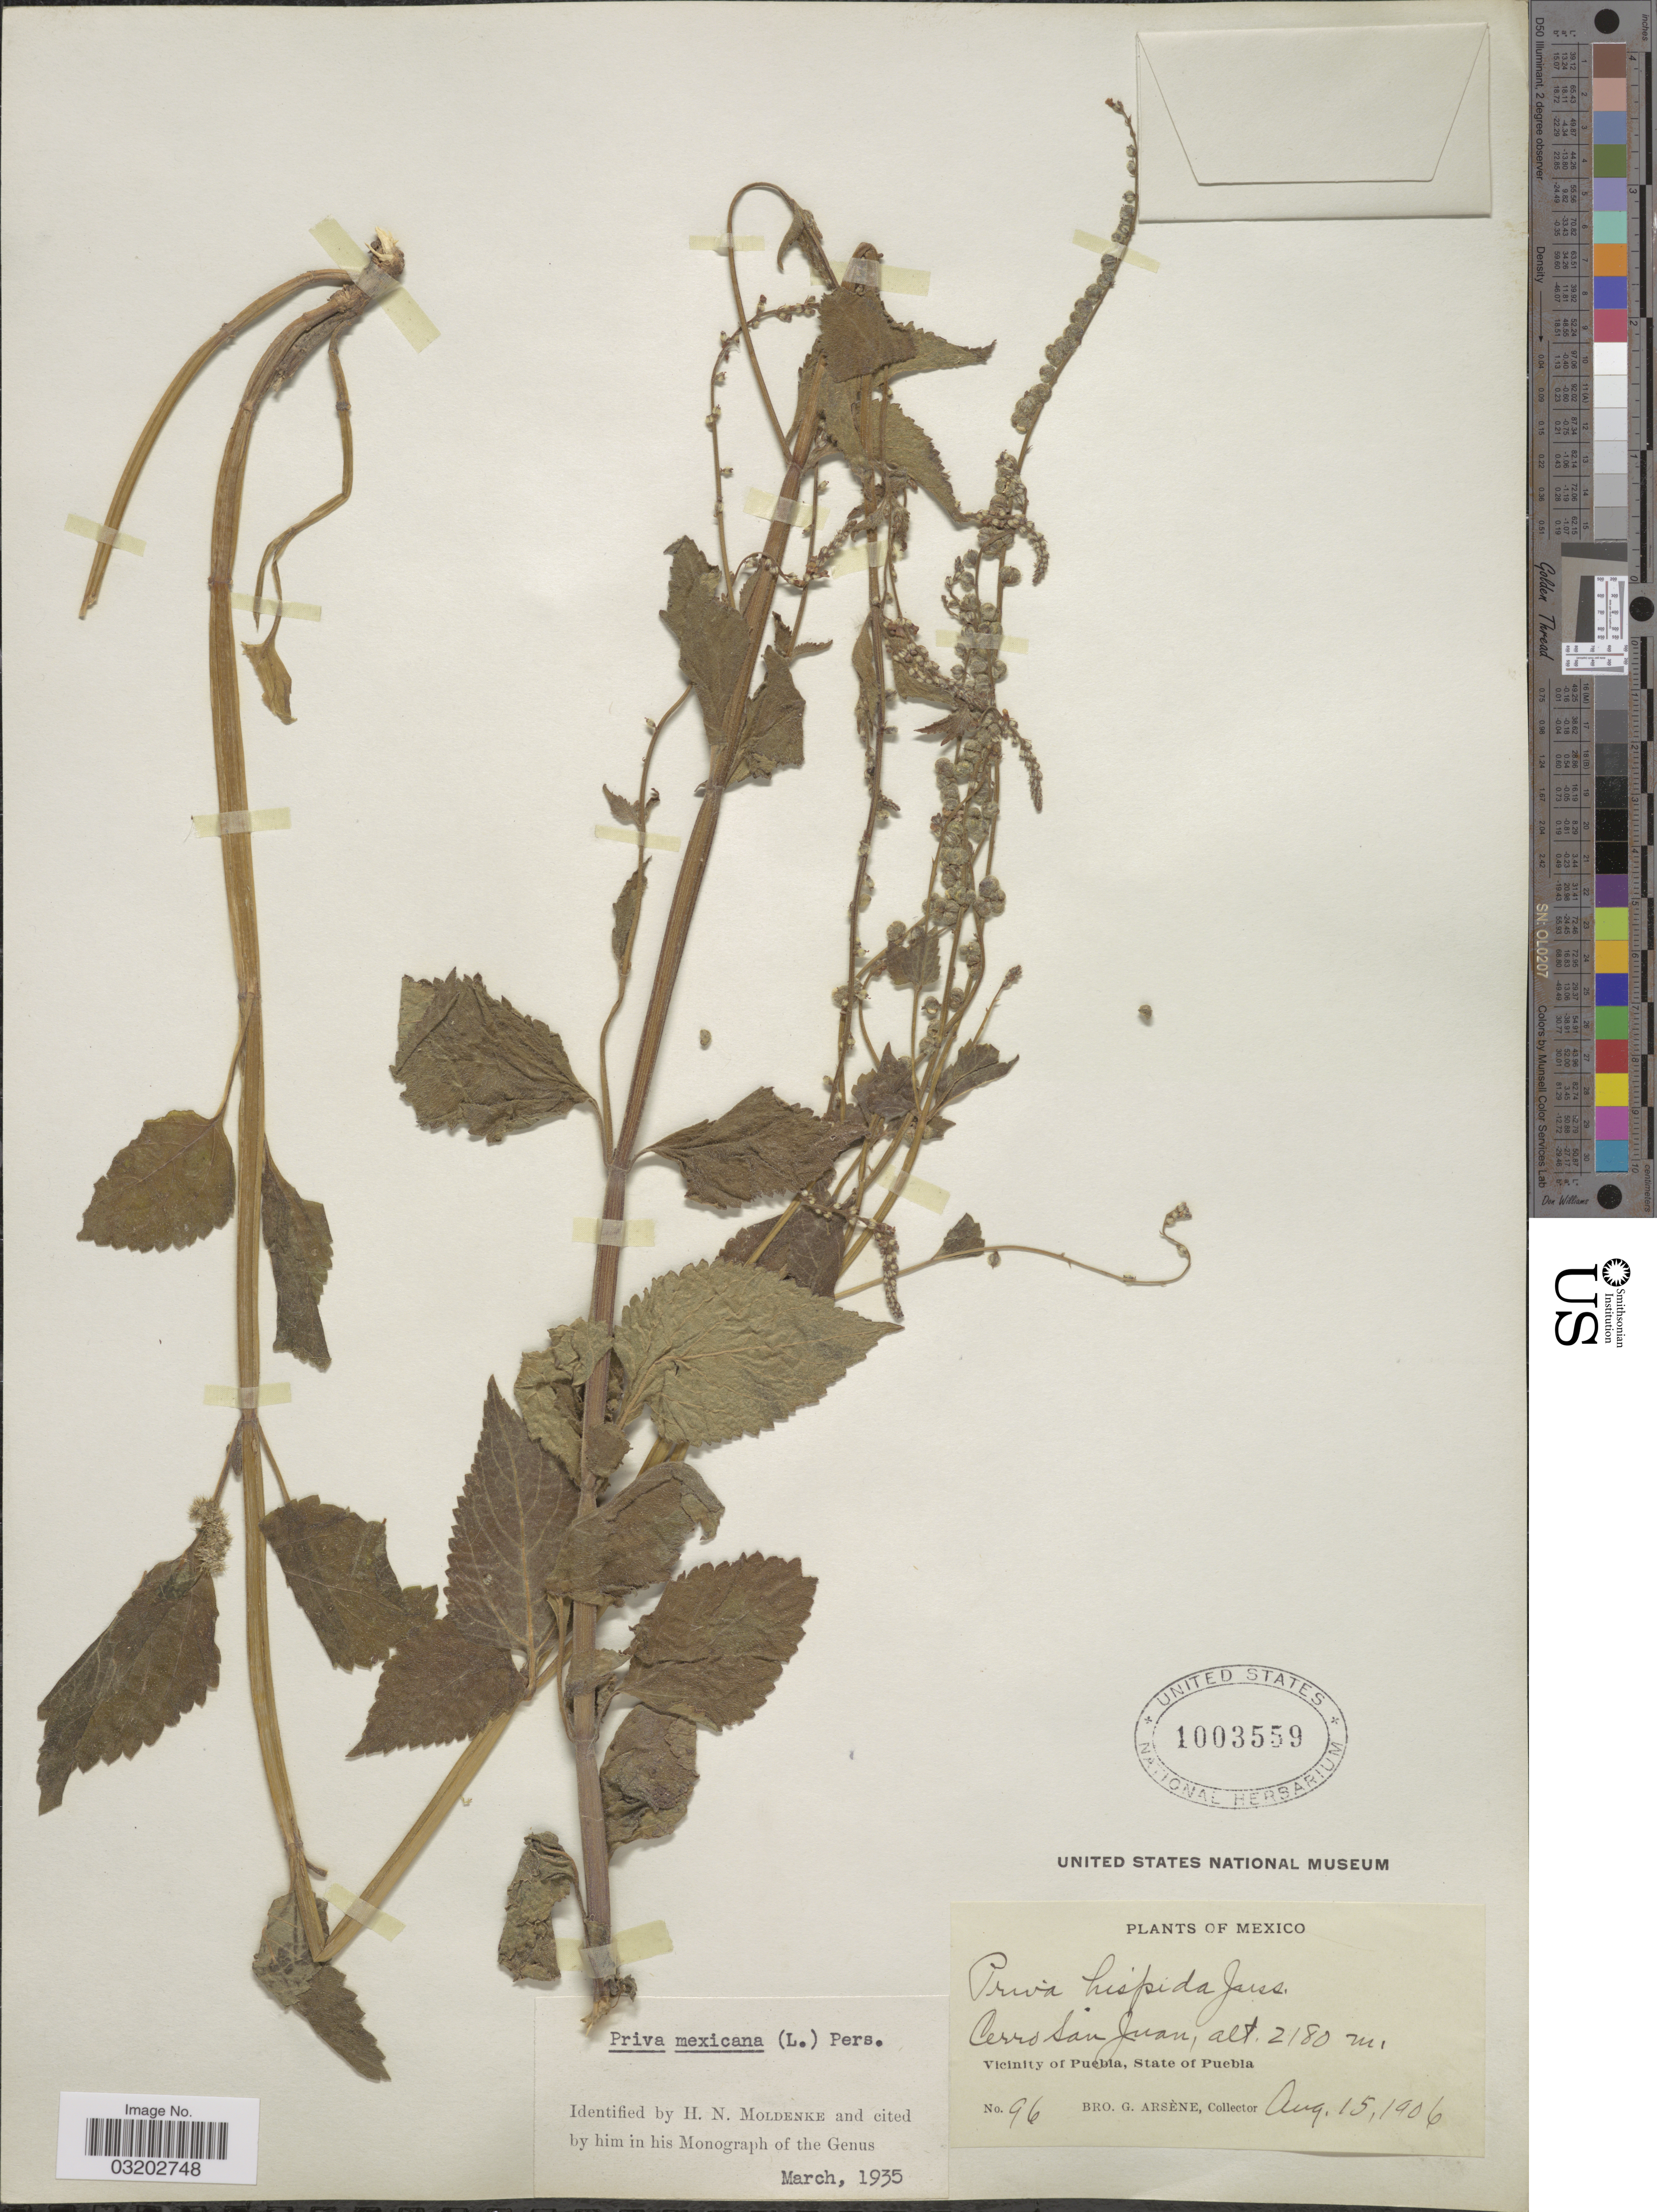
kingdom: Plantae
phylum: Tracheophyta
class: Magnoliopsida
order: Lamiales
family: Verbenaceae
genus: Priva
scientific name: Priva mexicana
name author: (L.) Pers.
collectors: Bro. G. Arsène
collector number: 96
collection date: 1906-08-15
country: Mexico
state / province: Puebla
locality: Cerro San Juan. Vicinity of Puebla.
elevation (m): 2180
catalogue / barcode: US 1003559